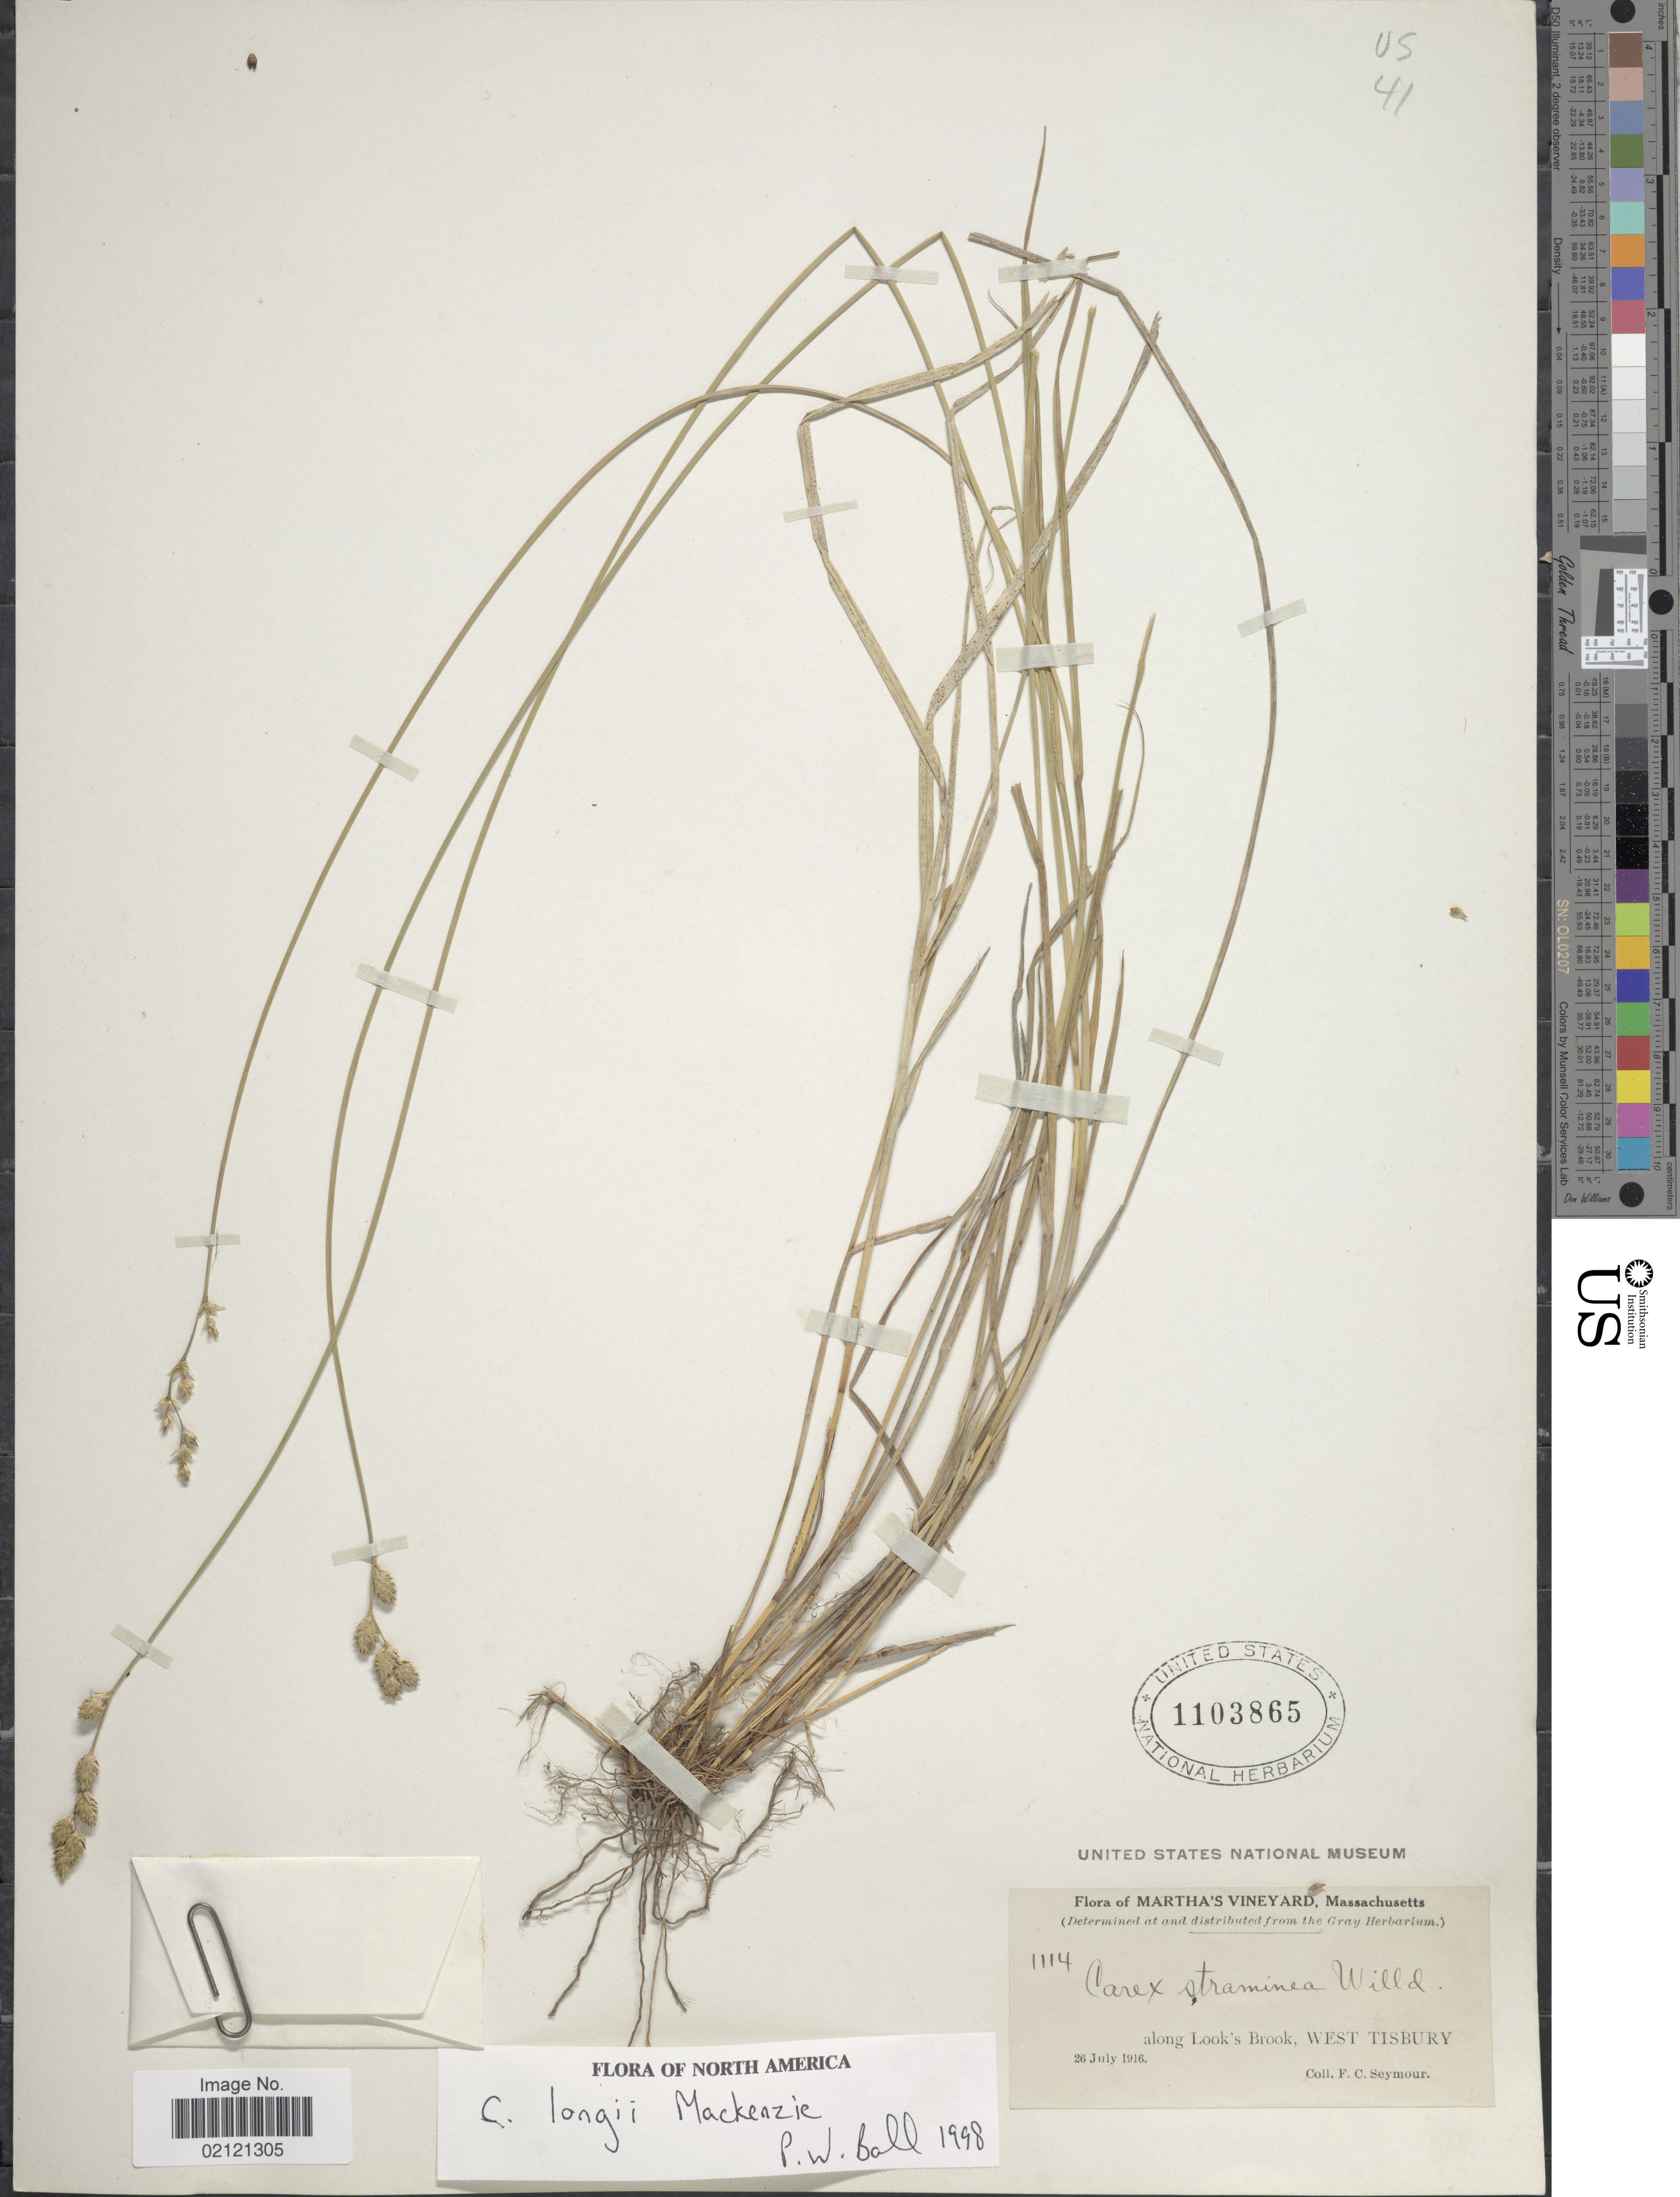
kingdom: Plantae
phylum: Tracheophyta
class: Liliopsida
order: Poales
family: Cyperaceae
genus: Carex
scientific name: Carex longii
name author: Mack.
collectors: F. C. Seymour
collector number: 1114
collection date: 1916-07-26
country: United States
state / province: Massachusetts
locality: Along Look's Brook, West Tisbury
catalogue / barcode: US 1103865